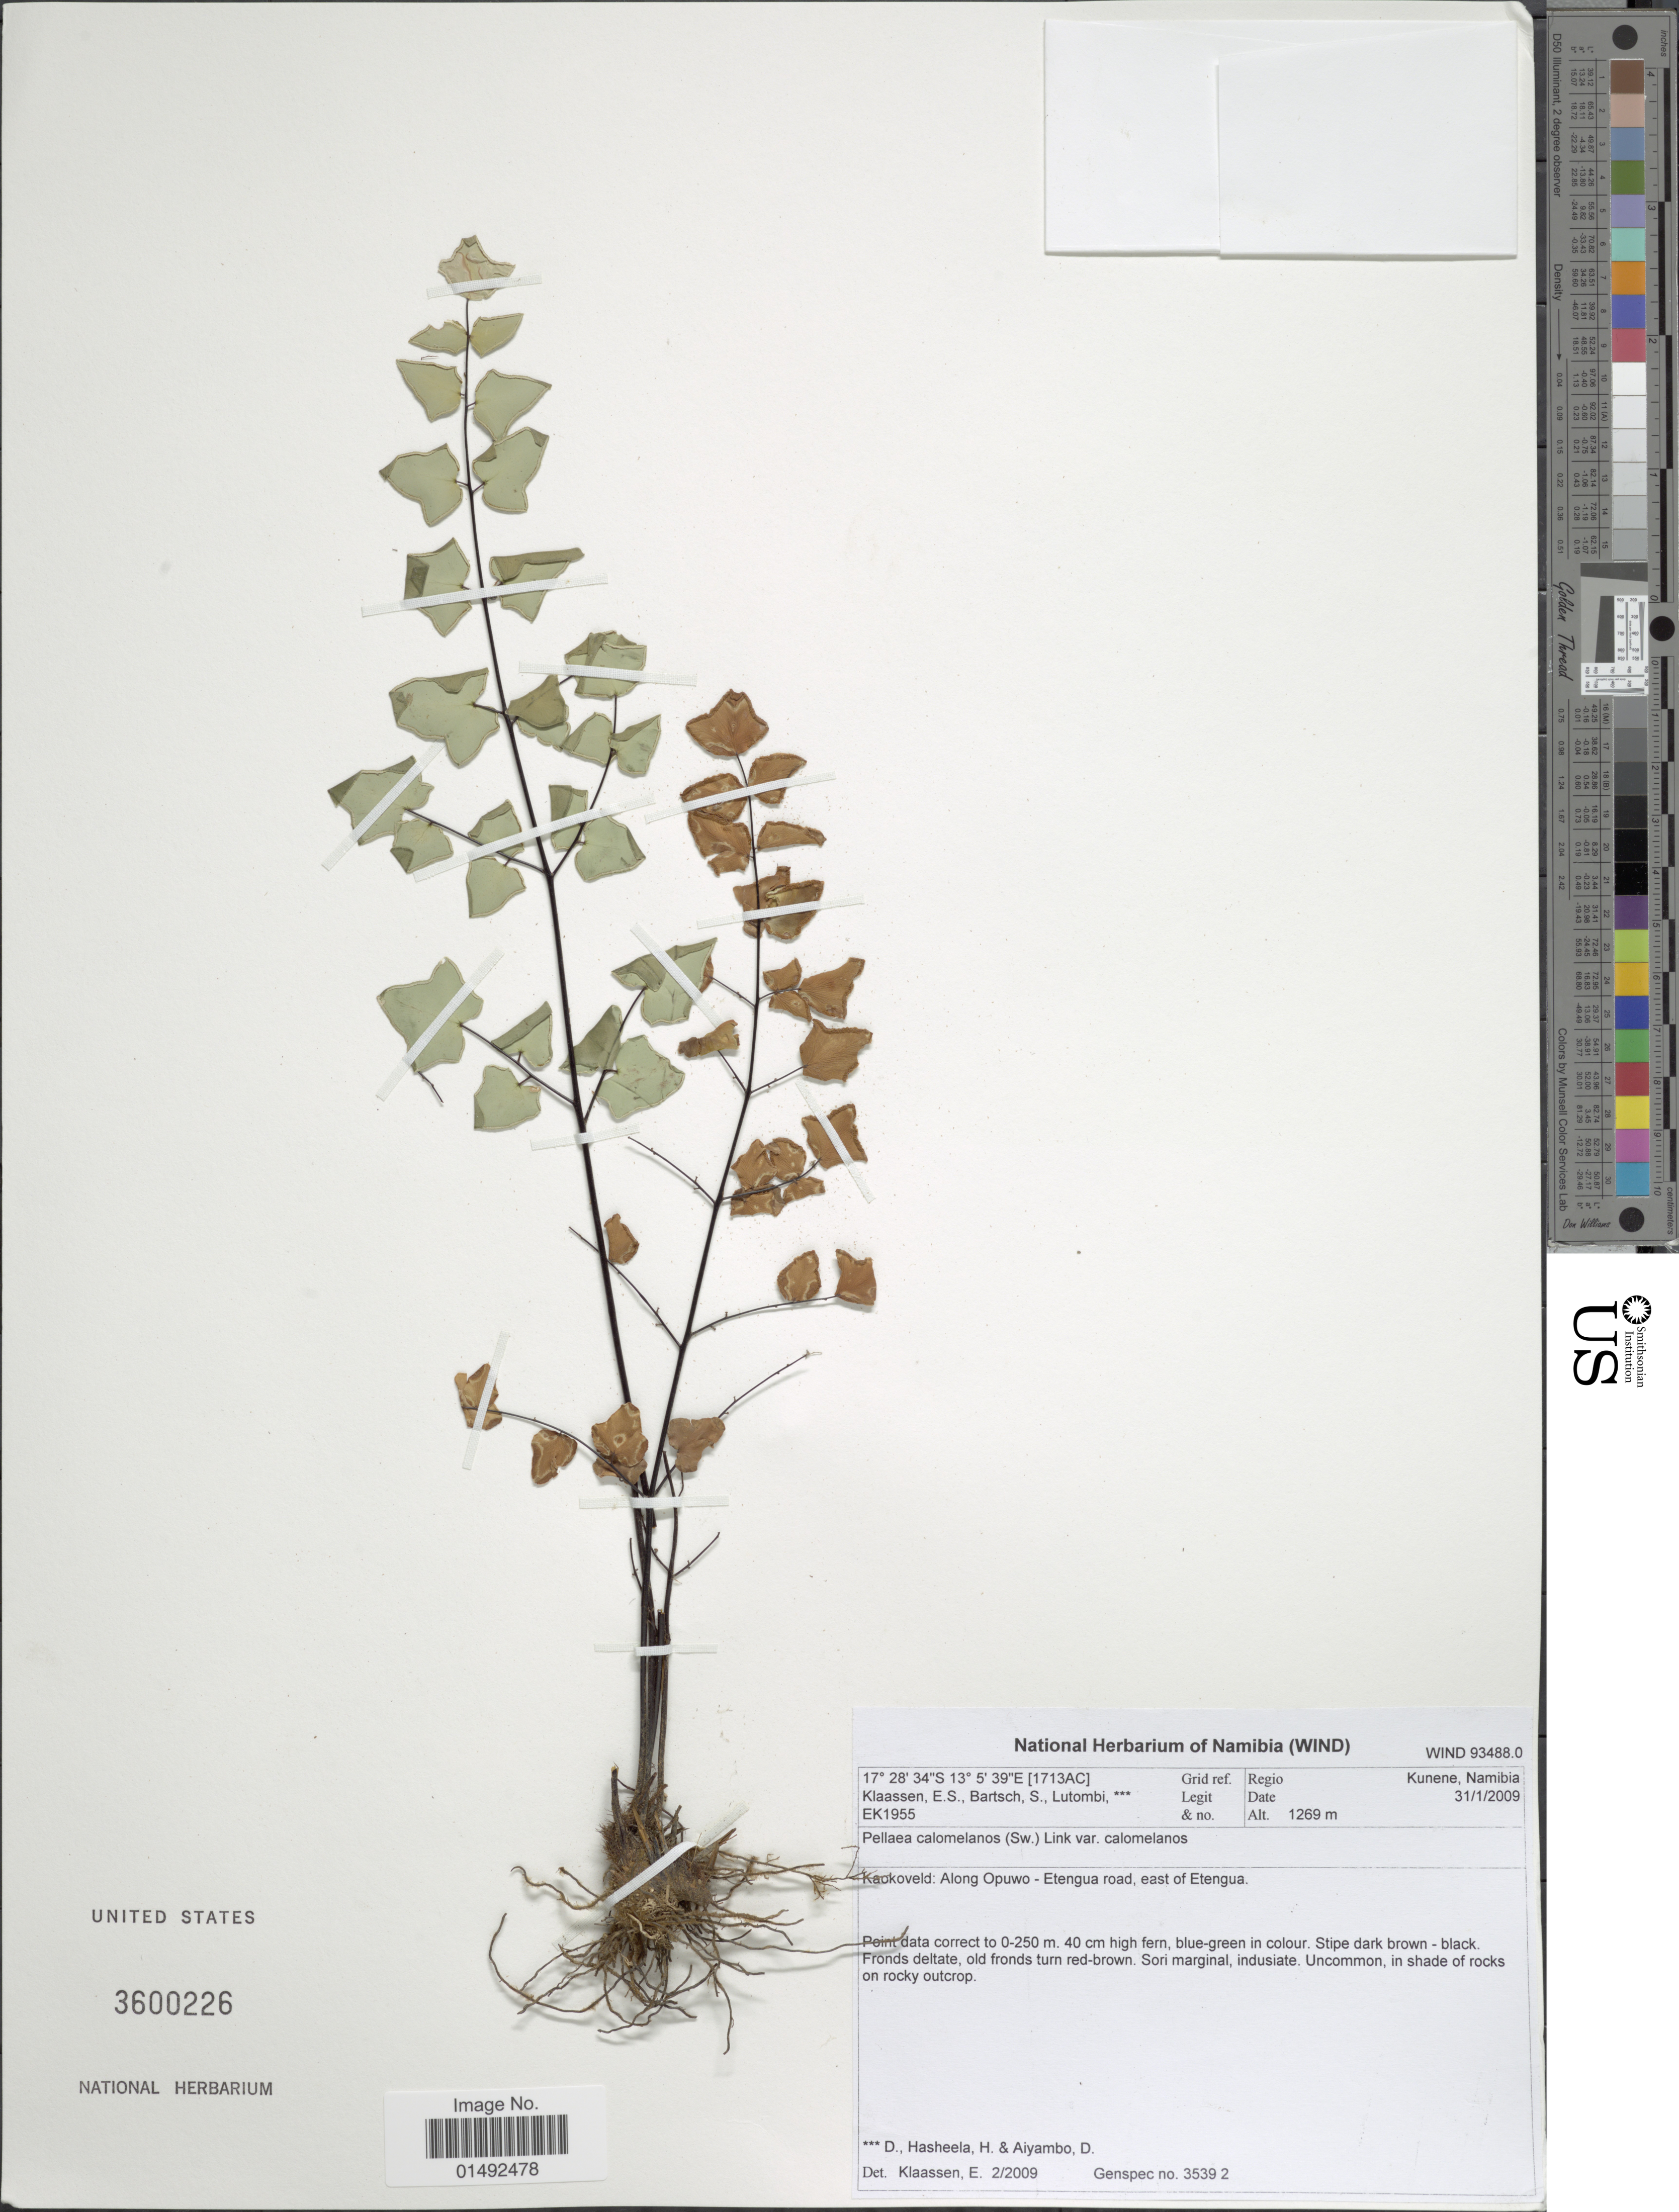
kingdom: Plantae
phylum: Tracheophyta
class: Polypodiopsida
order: Polypodiales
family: Pteridaceae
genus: Pellaea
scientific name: Pellaea calomelanos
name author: (Sw.) Link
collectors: E. S. Klaassen, S. Bartsch & Lutombi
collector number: EK1955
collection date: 2009-01-31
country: Namibia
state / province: Kunene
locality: Kaokveld: Along Opuwo - Etengua road, east of Etengua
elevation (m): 1269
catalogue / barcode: US 3600226